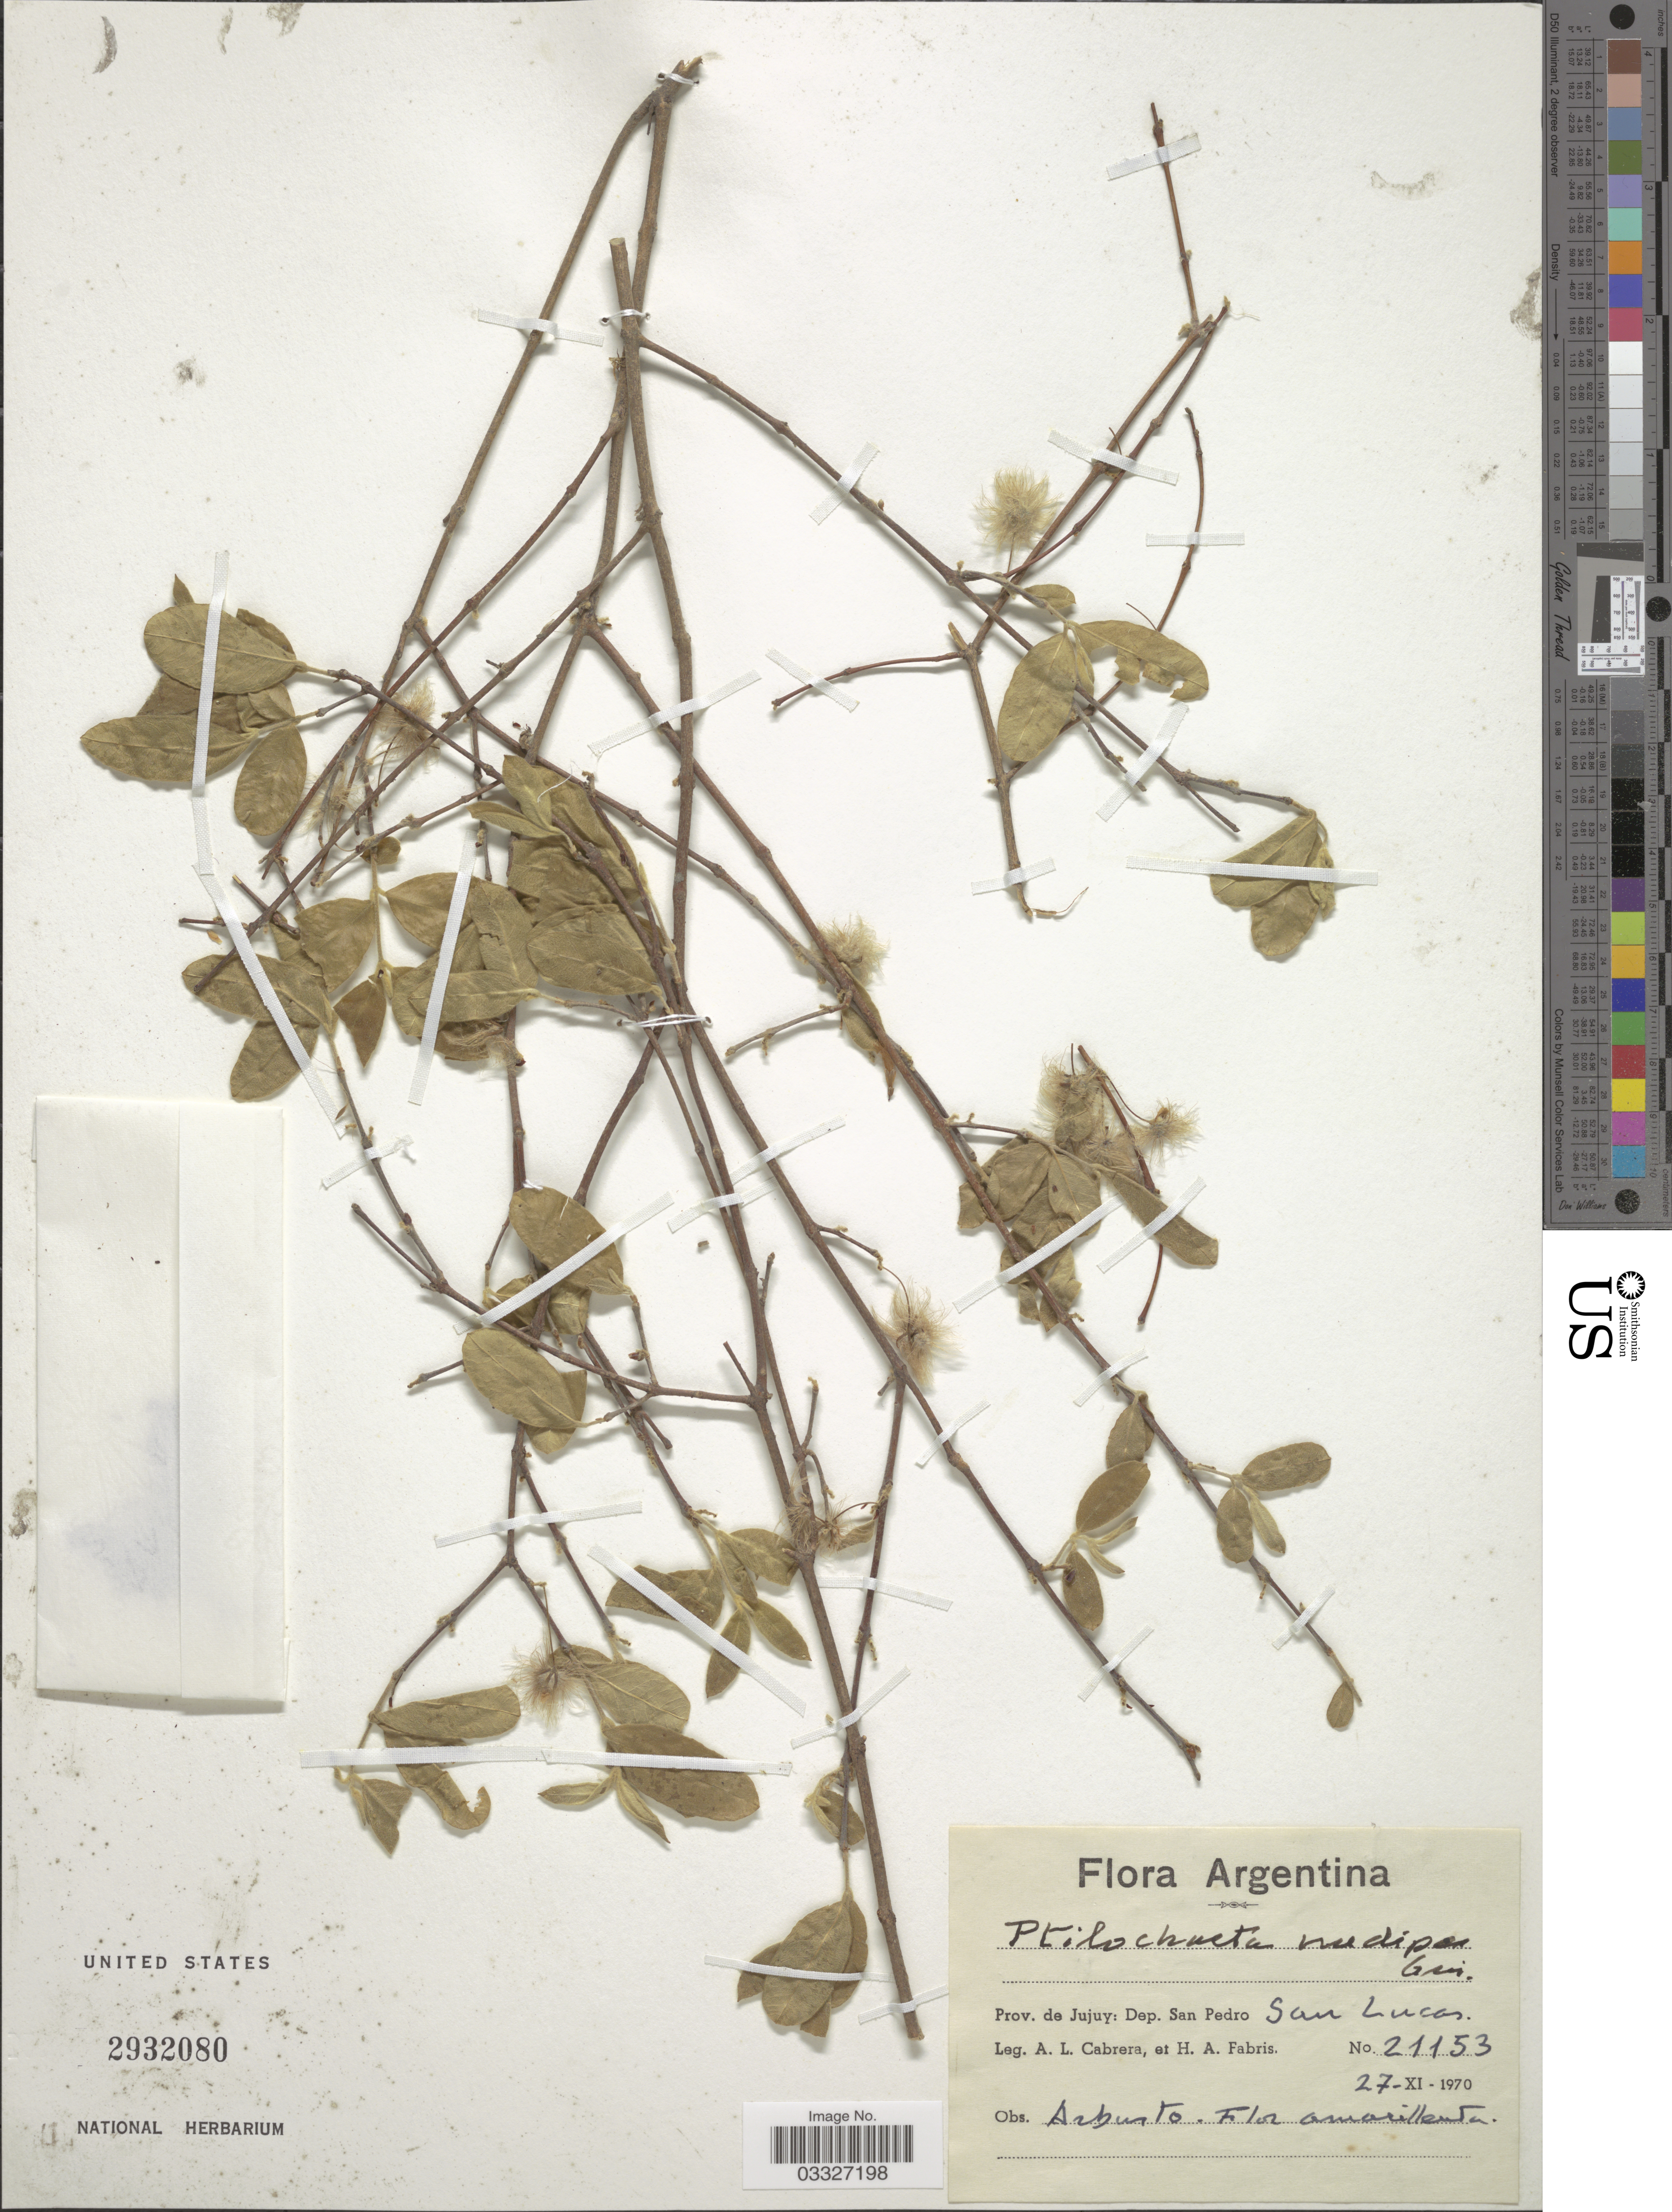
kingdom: Plantae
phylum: Tracheophyta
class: Magnoliopsida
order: Malpighiales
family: Malpighiaceae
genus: Ptilochaeta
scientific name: Ptilochaeta nudipes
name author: Griseb.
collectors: A. L. Cabrera & H. A. Fabris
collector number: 21153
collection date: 1970-11-27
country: Argentina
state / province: Jujuy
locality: Dep. San Pedro. San Lucas.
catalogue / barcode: US 2932080